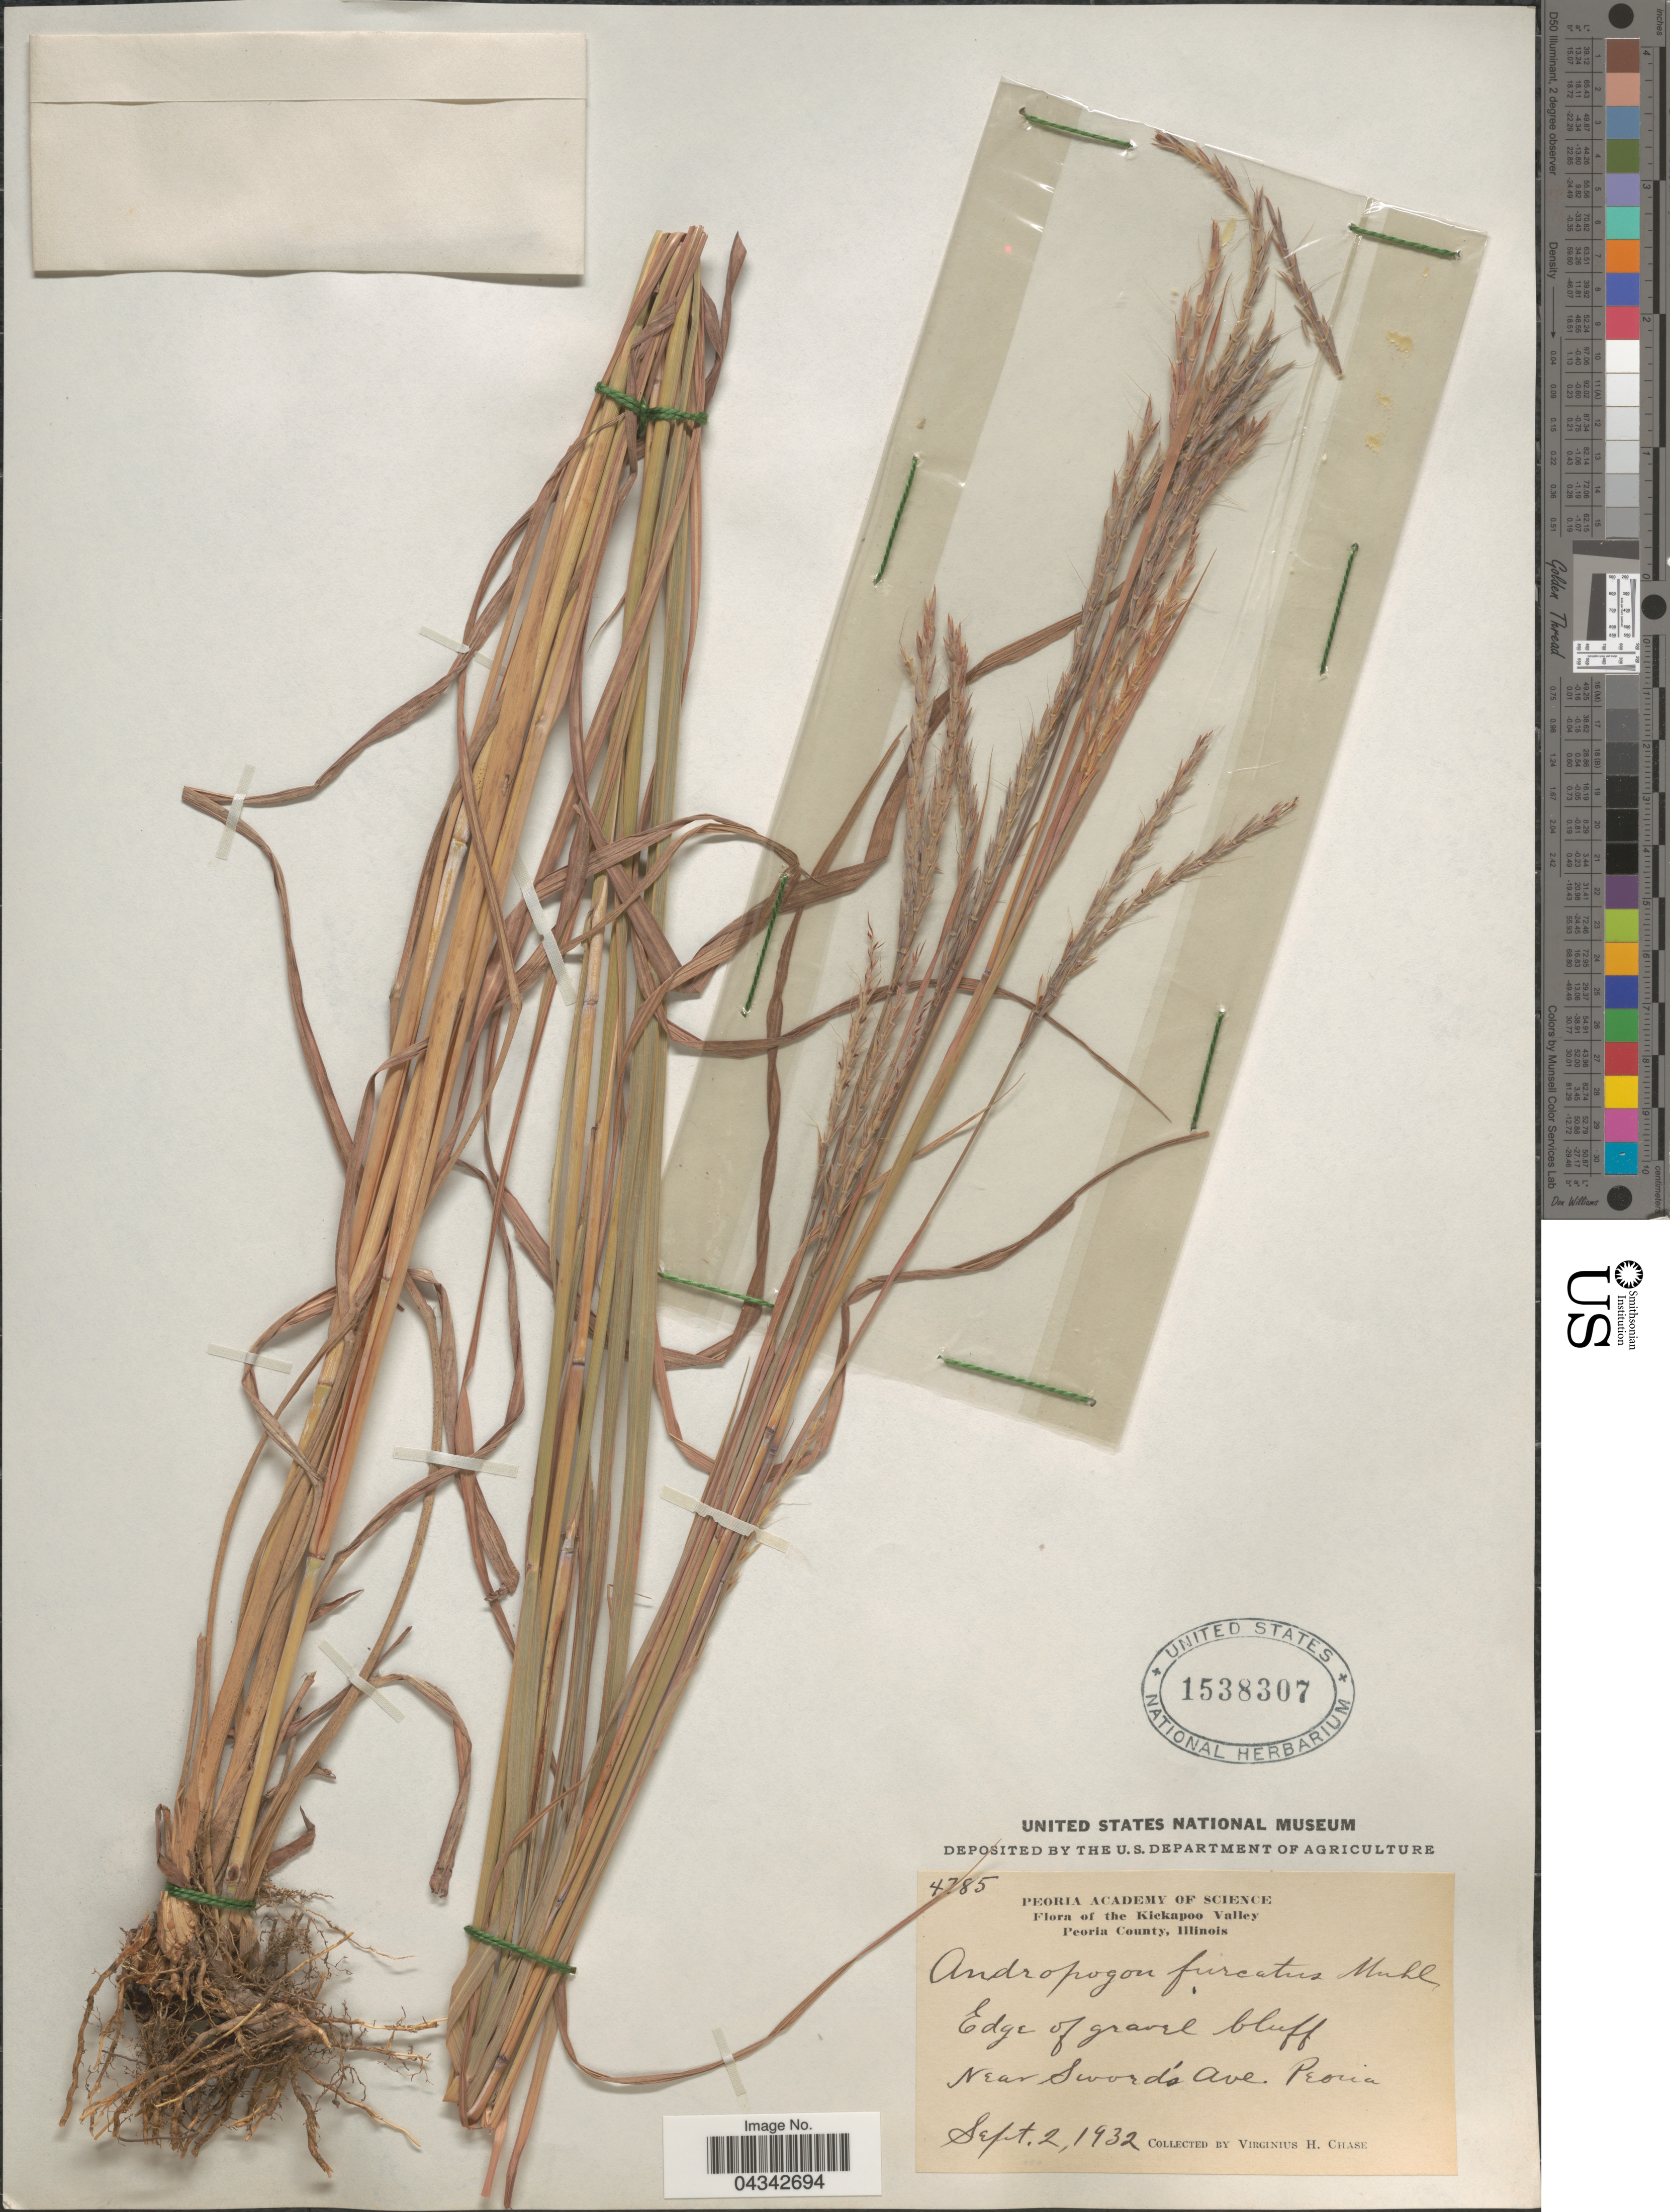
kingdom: Plantae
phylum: Tracheophyta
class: Liliopsida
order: Poales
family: Poaceae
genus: Andropogon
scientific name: Andropogon gerardii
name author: Vitman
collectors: V. H. Chase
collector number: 4785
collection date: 1932-09-02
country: United States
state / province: Illinois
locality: The Kickapoo Valley. Peoria County. Near Sword's Ave. Peoria.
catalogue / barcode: US 1538307